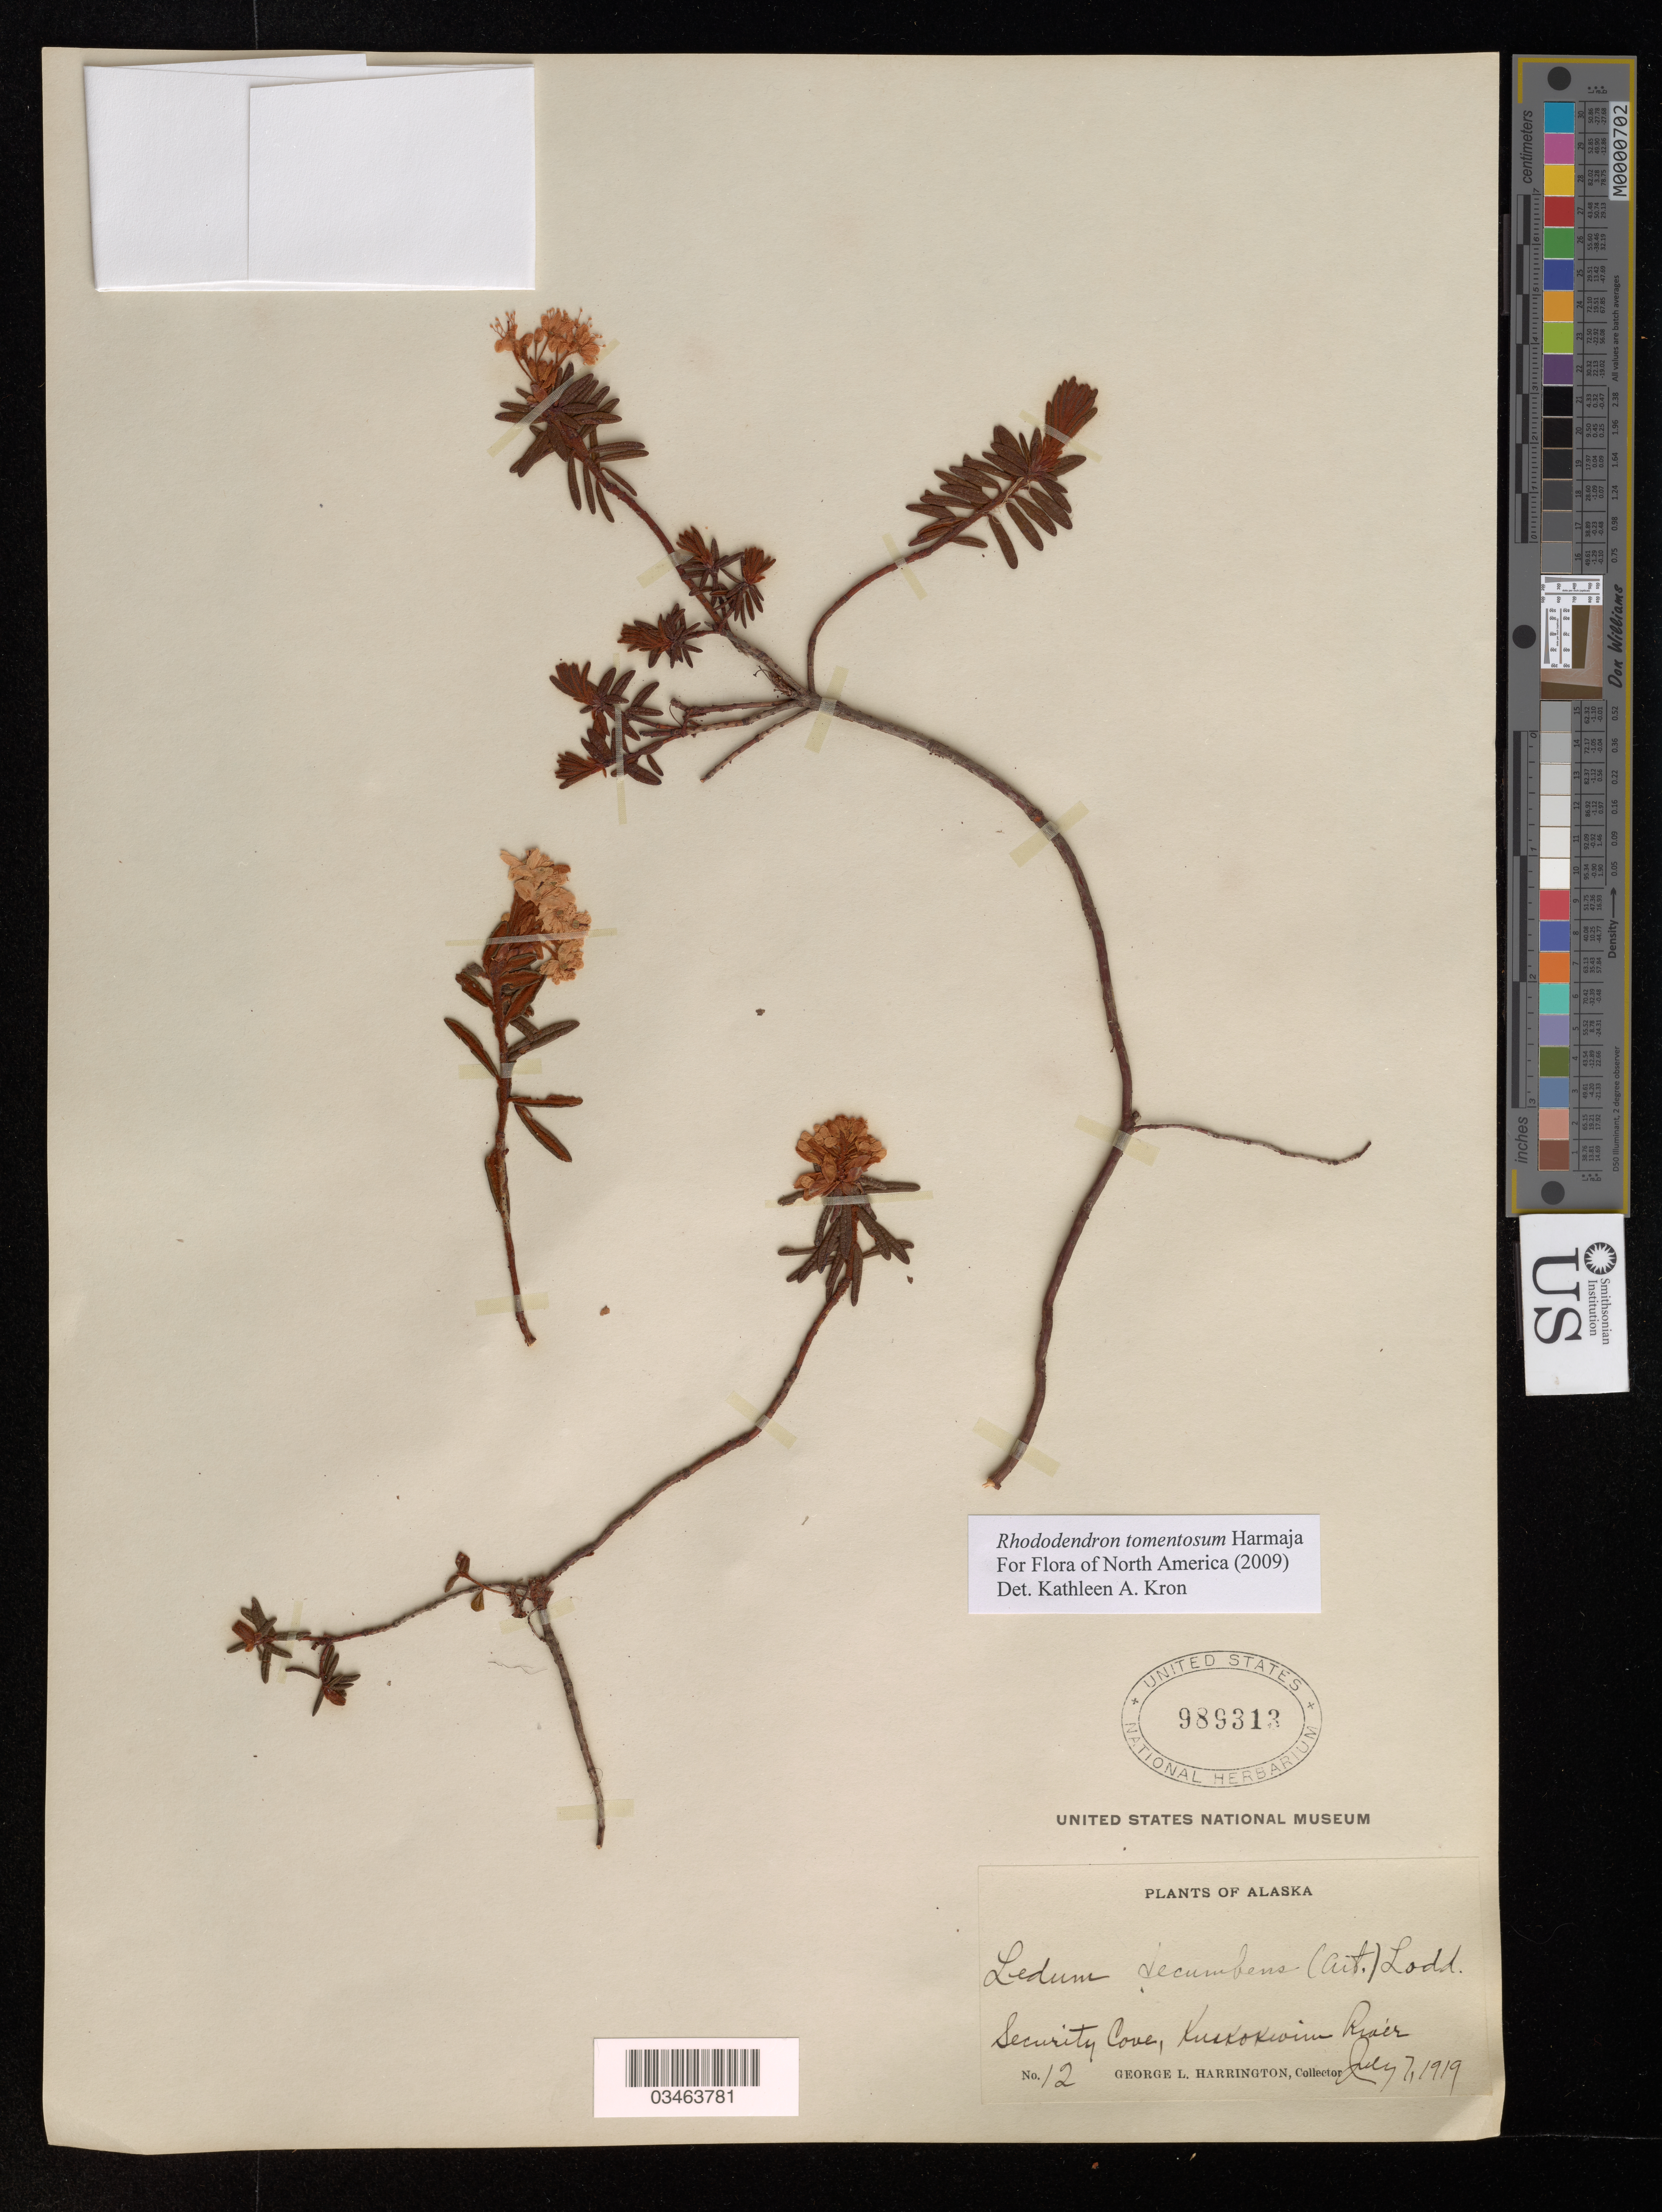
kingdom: Plantae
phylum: Tracheophyta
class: Magnoliopsida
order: Ericales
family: Ericaceae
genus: Rhododendron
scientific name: Rhododendron tomentosum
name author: Harmaja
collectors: G. Harrington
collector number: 12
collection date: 1919-07-07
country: United States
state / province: Alaska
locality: Security Cove, Kuskokwim River.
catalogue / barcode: US 989313